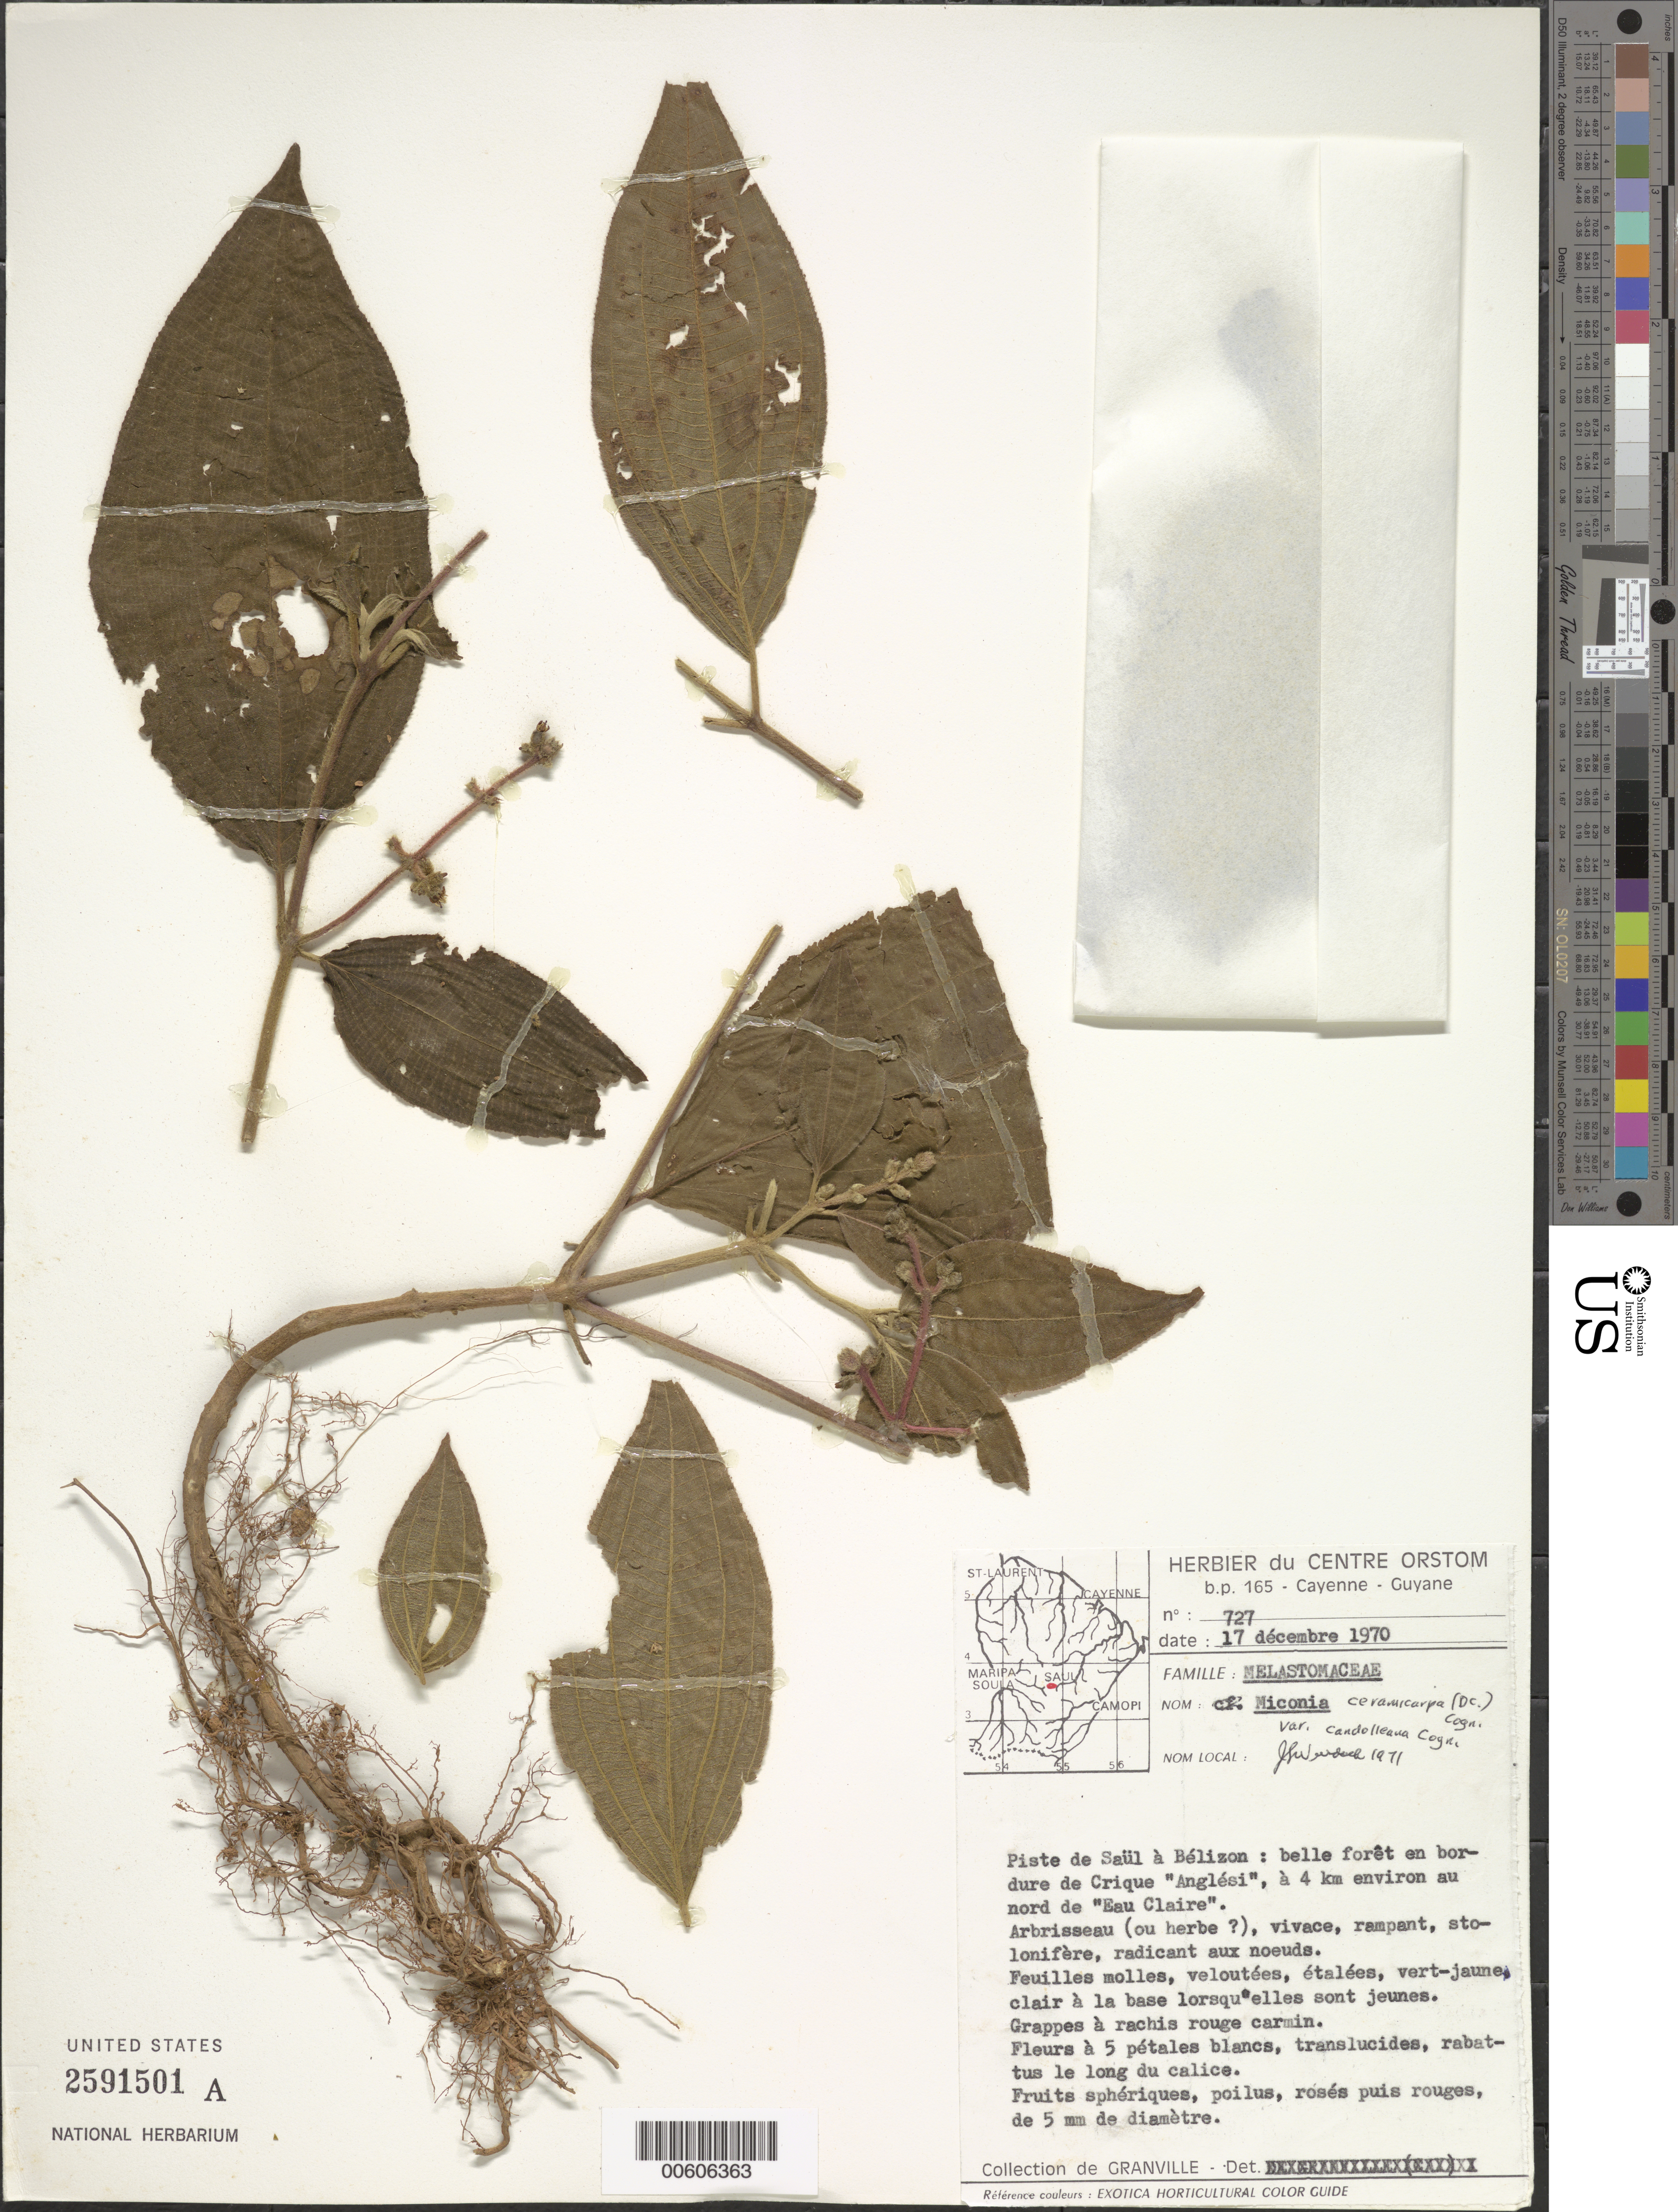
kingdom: Plantae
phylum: Tracheophyta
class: Magnoliopsida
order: Myrtales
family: Melastomataceae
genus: Miconia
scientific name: Miconia ceramicarpa var. candolleana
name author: Cogn.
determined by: Wurdack, John J., (US), US (UNITED STATES)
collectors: J.-J. de Granville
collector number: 727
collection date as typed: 17-Dec-70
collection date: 1970-12-17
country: French Guiana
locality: Piste de Saül à Bélizon; en bordure de Crique "Anglesi", a 4 km environ au nord de Eau Claire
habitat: Belle foret en bordure de crique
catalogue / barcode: US 2591501A